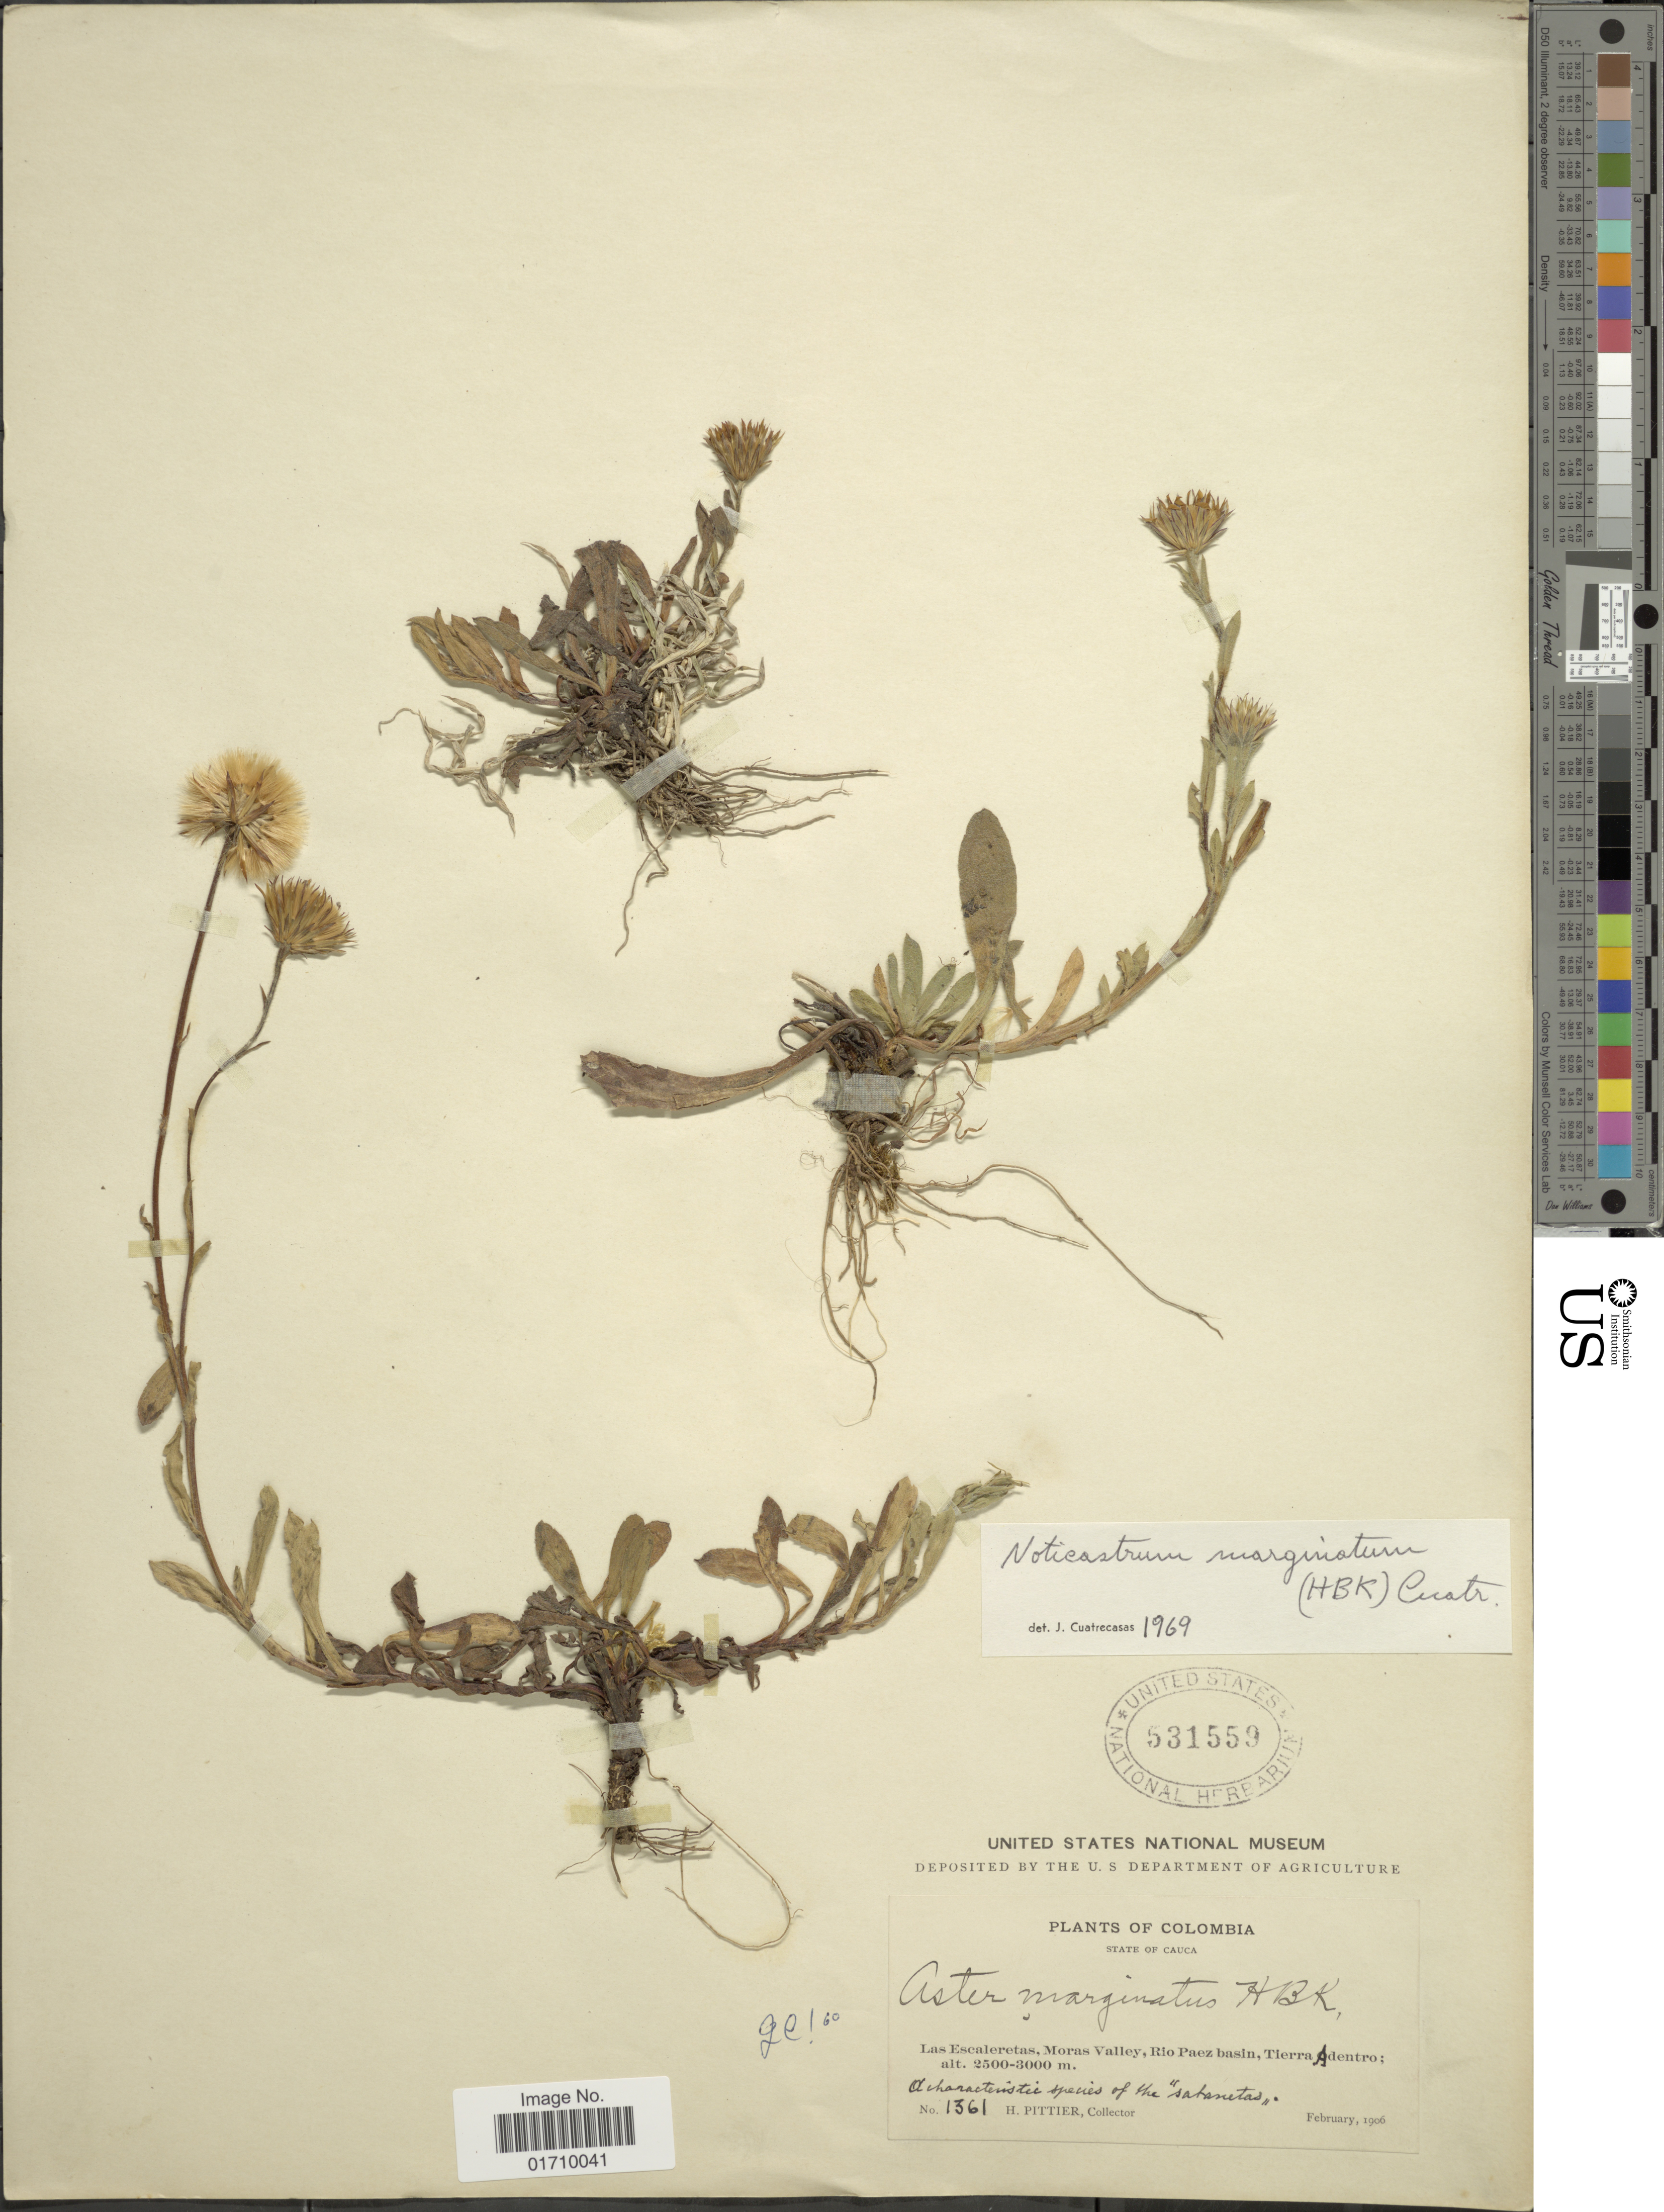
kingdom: Plantae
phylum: Tracheophyta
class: Magnoliopsida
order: Asterales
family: Asteraceae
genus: Noticastrum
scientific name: Noticastrum marginatum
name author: (Kunth) Cuatrec.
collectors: H. F. Pittier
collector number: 1361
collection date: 1906-02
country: Colombia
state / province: Cauca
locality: Las Escaleretas, Moras Valley, Rio Paez basin, Tierra Adentro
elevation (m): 2500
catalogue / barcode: US 531559